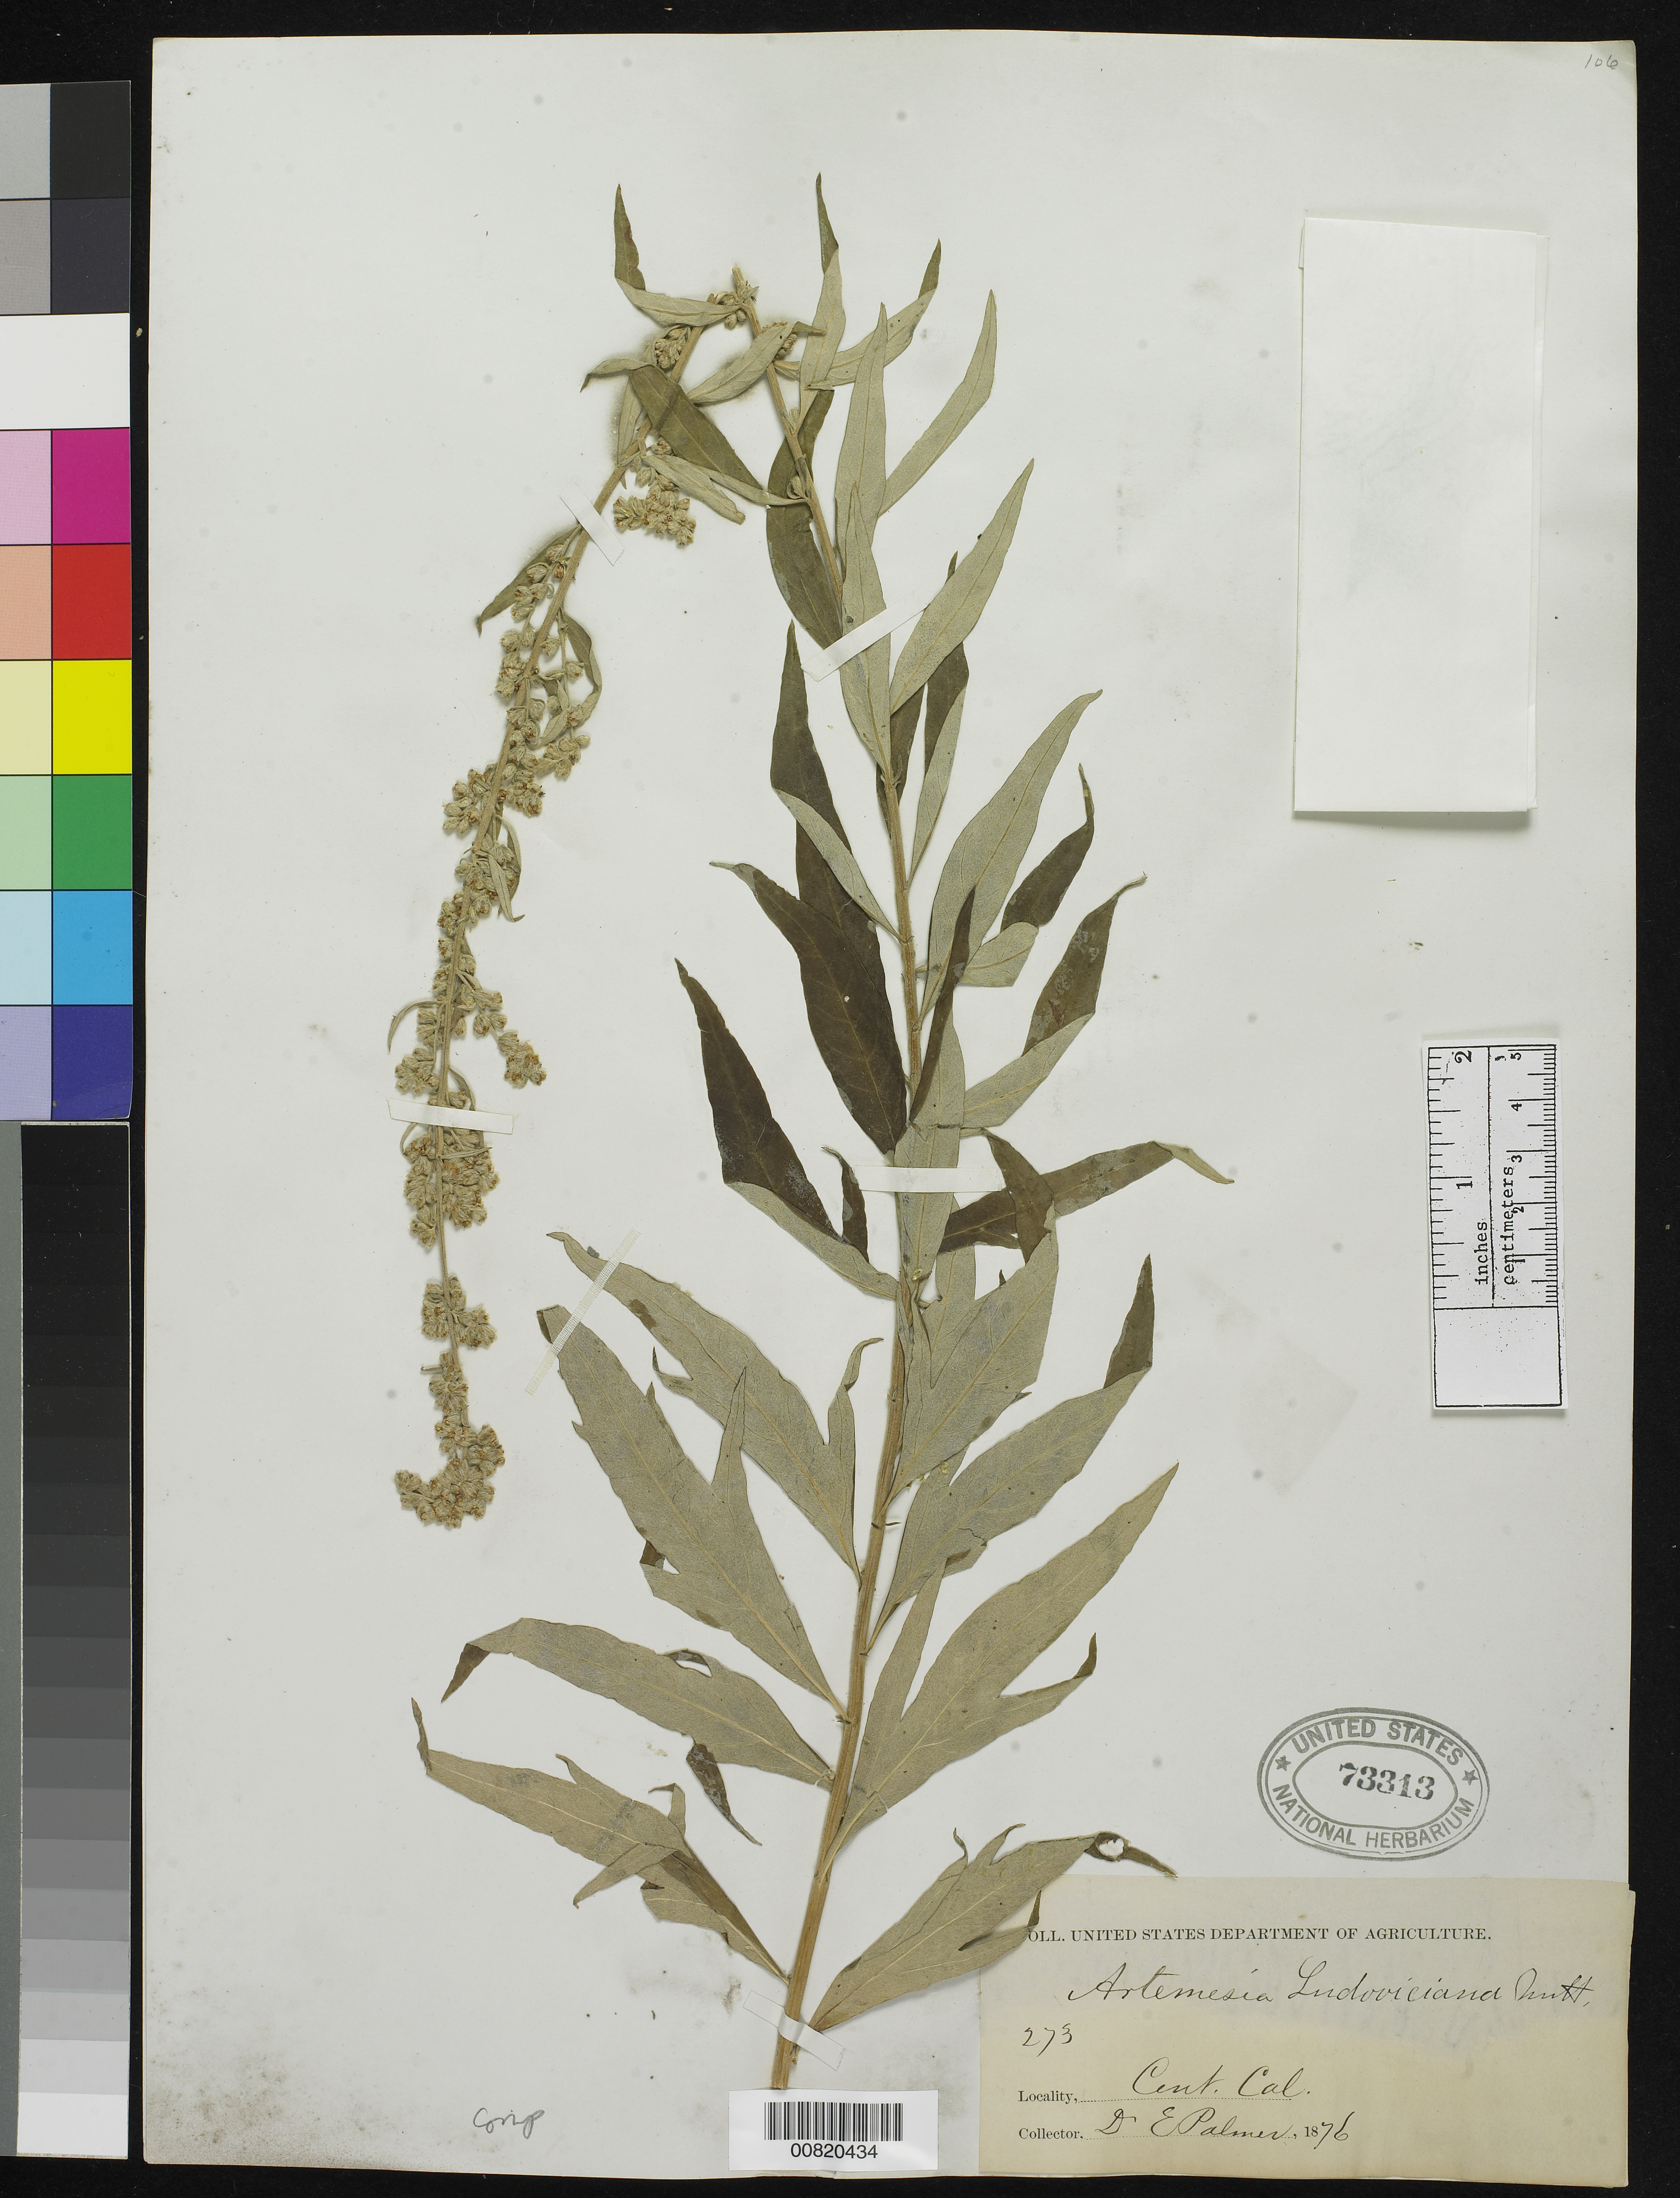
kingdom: Plantae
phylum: Tracheophyta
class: Magnoliopsida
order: Asterales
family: Asteraceae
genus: Artemisia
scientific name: Artemisia ludoviciana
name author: Nutt.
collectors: E. Palmer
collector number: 273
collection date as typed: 1876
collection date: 1876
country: United States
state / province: California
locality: Central California.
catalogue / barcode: US 73313